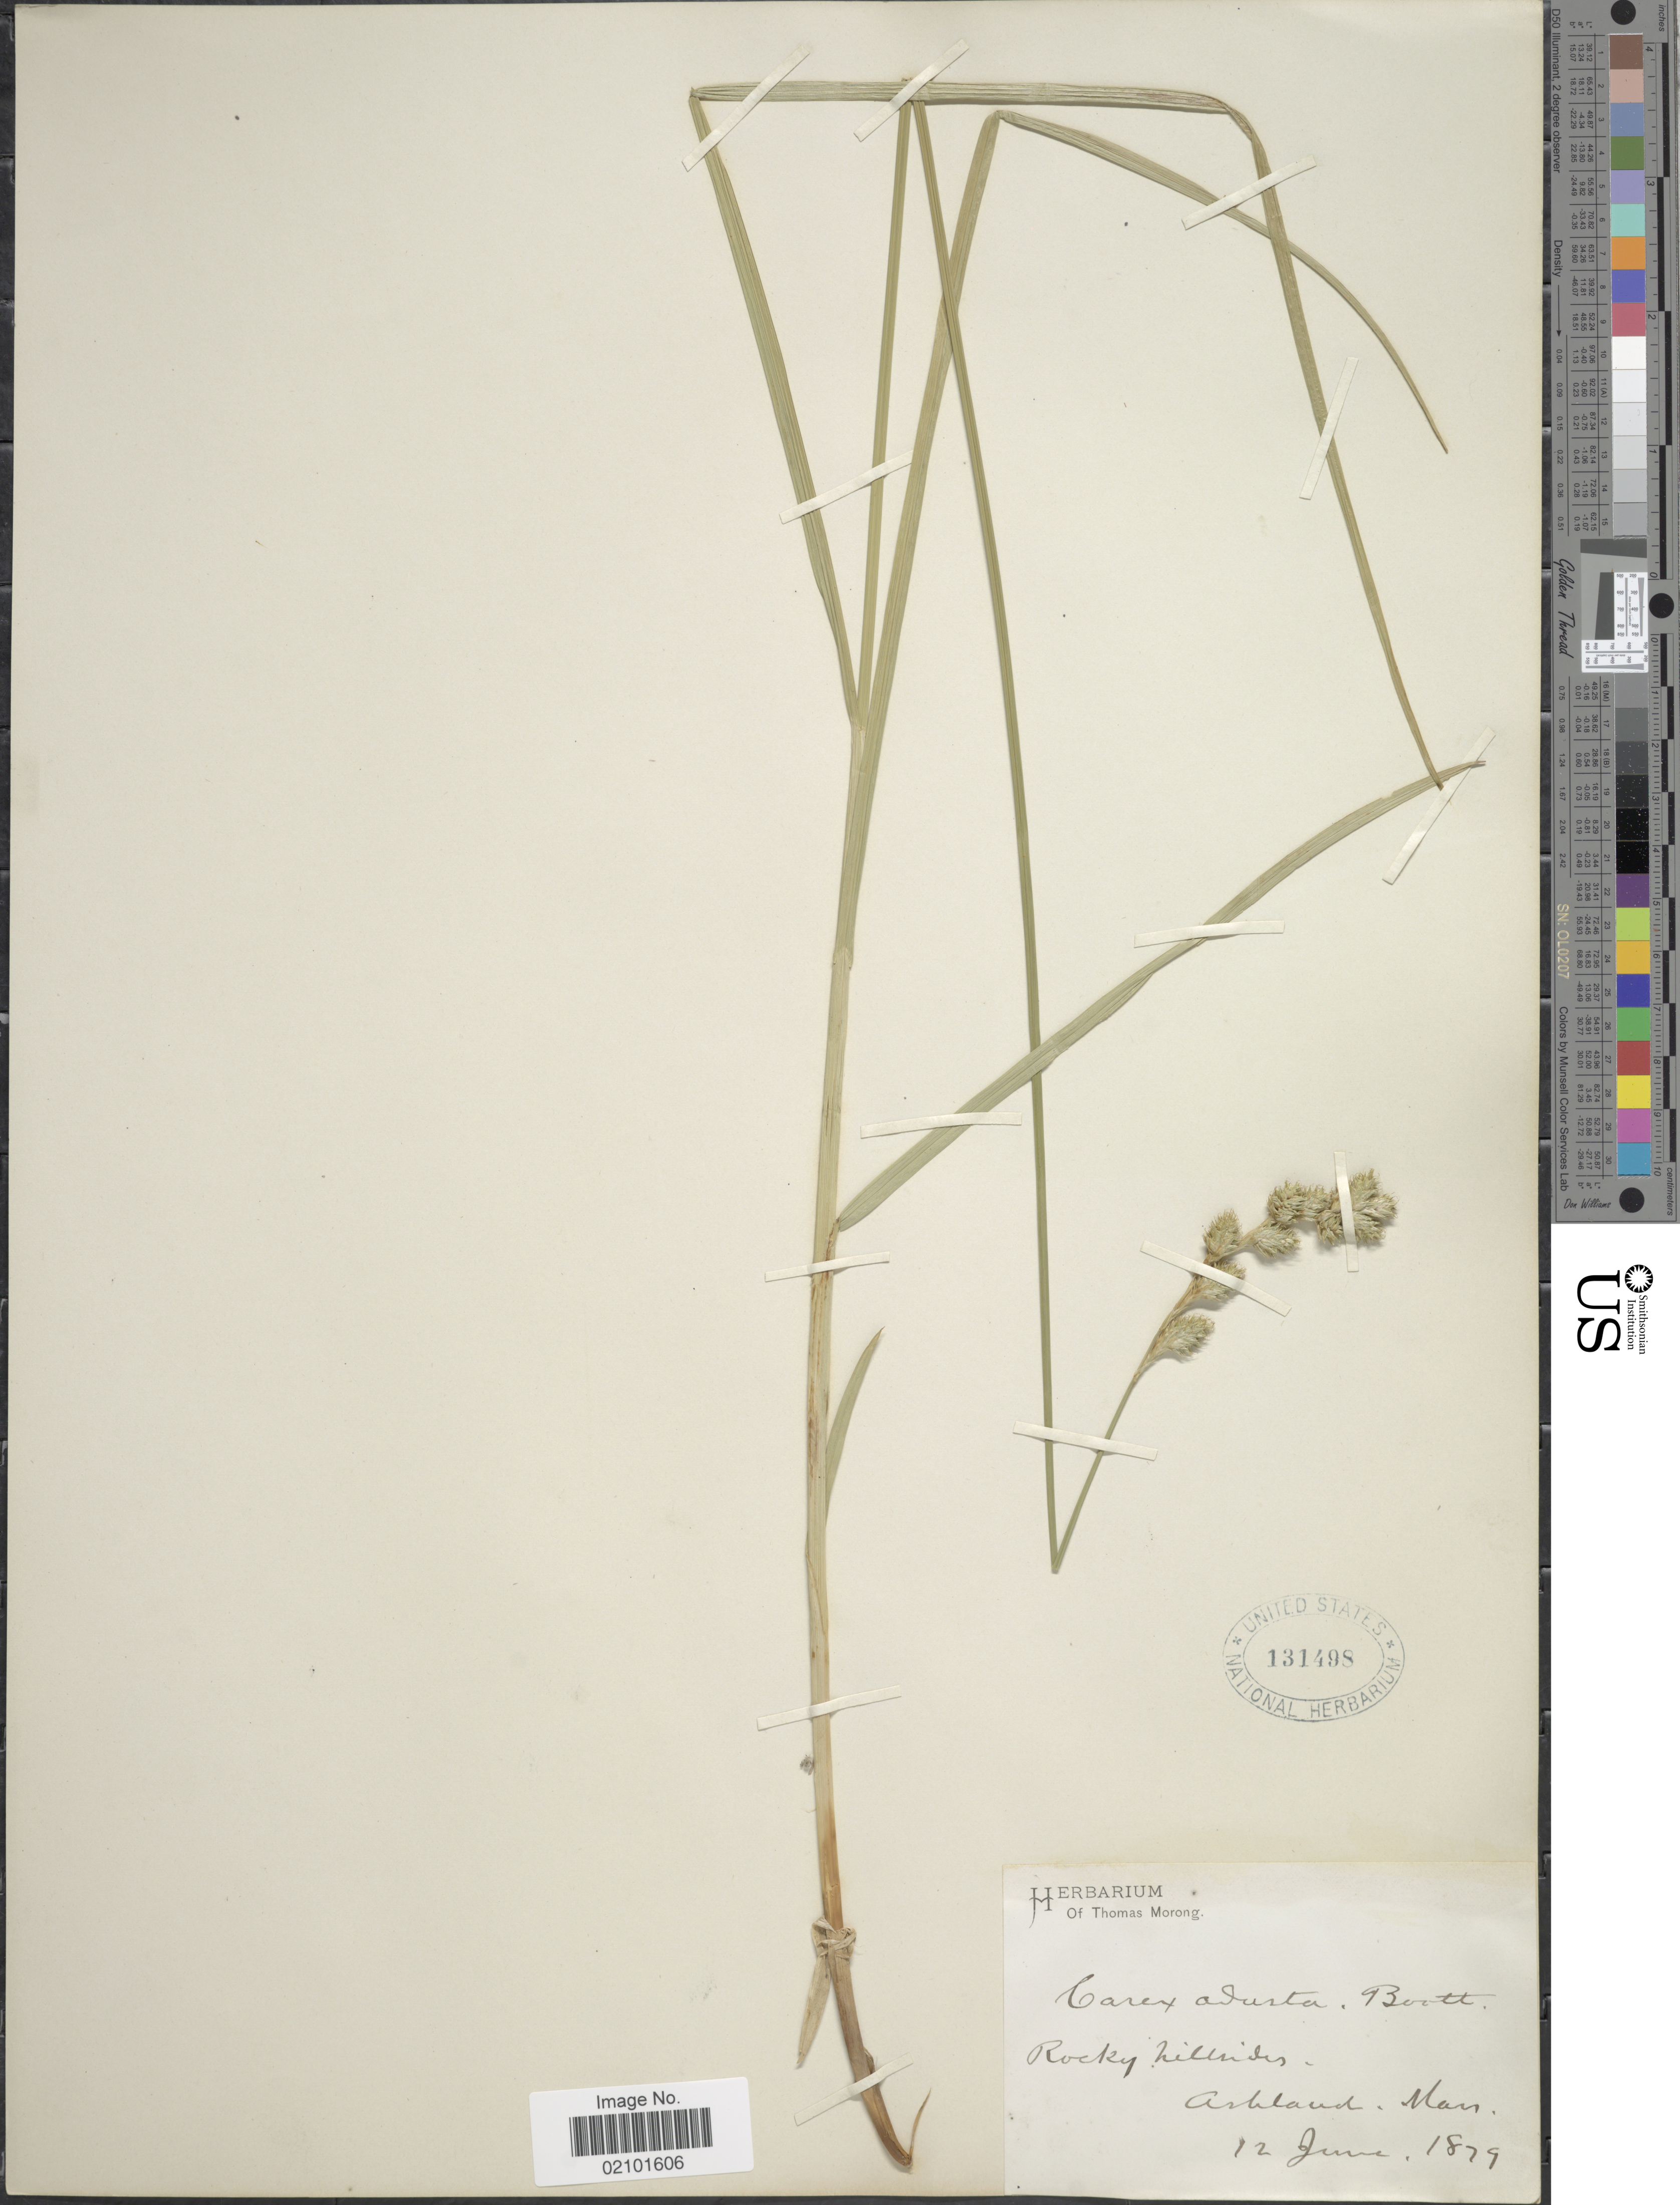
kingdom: Plantae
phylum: Tracheophyta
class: Liliopsida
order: Poales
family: Cyperaceae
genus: Carex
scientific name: Carex adusta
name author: Boott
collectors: ex Herb. T. Morong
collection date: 1879-06-12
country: United States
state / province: Massachusetts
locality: Arkland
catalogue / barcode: US 131498